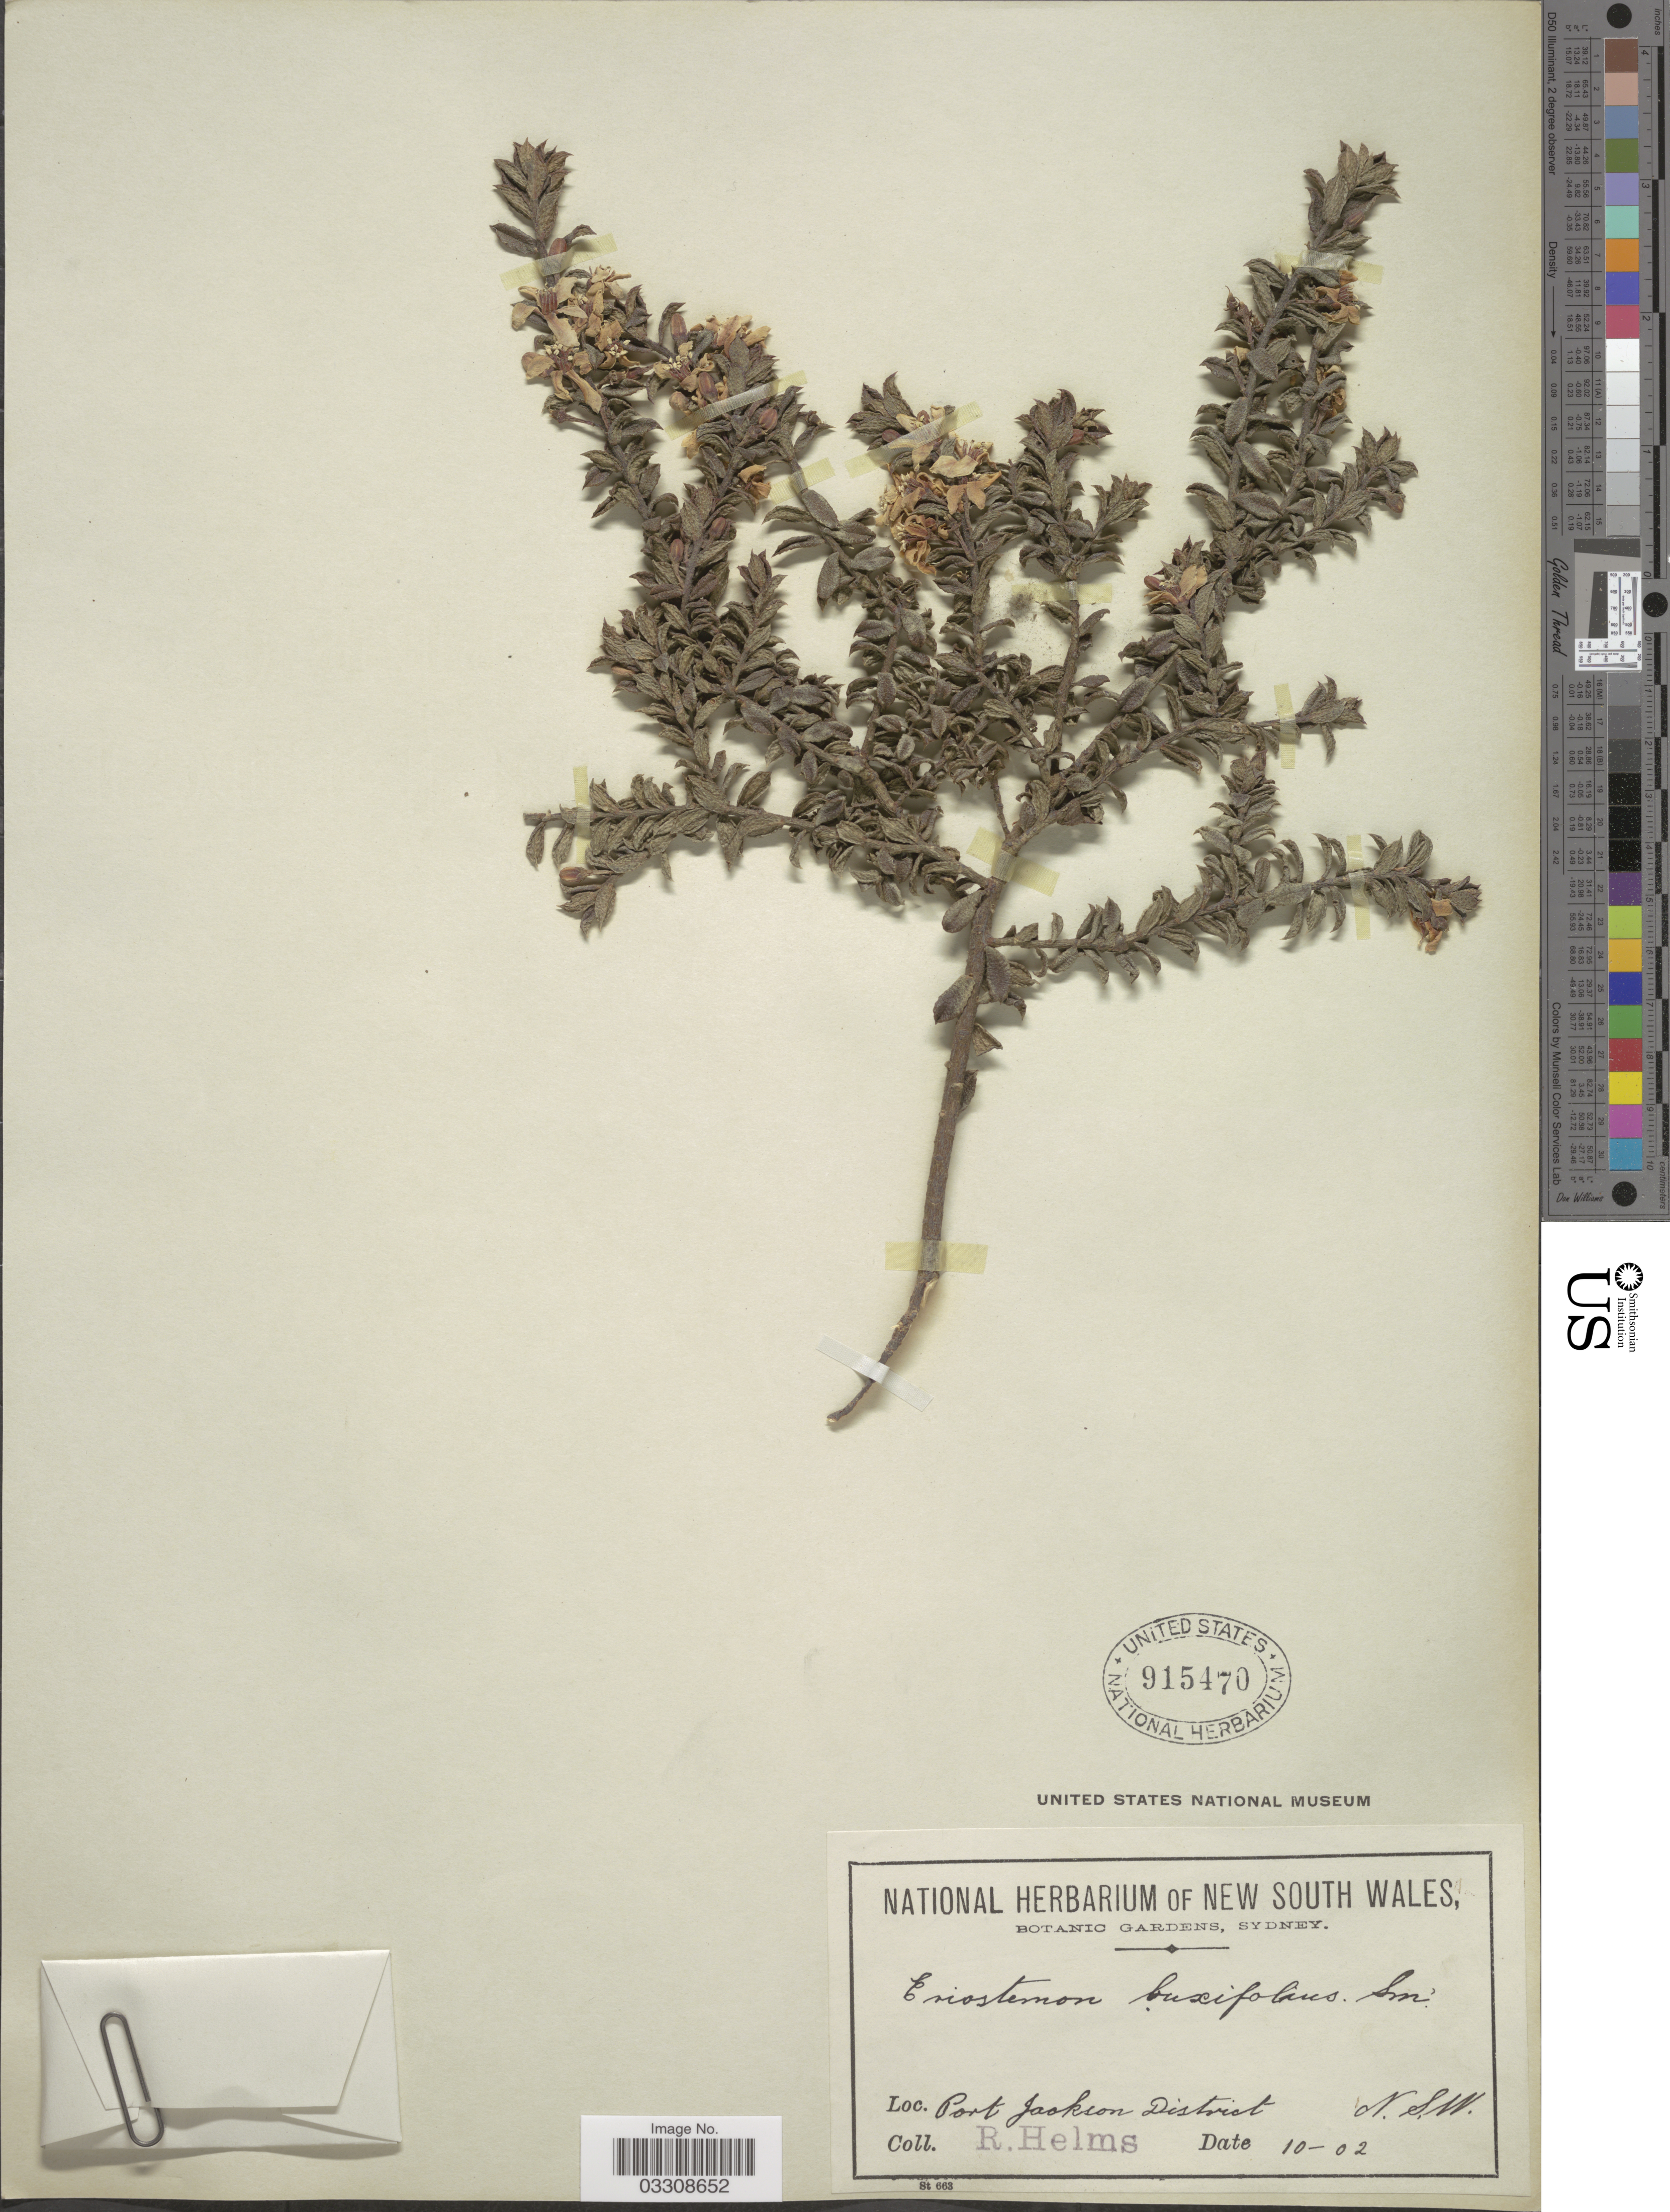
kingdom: Plantae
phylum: Tracheophyta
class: Magnoliopsida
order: Sapindales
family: Rutaceae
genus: Eriostemon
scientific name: Eriostemon buxifolius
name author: Sm.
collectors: R. Helms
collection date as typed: Transcribed d/m/y: /10/2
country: Australia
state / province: New South Wales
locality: Port Jackson District.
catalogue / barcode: US 915470